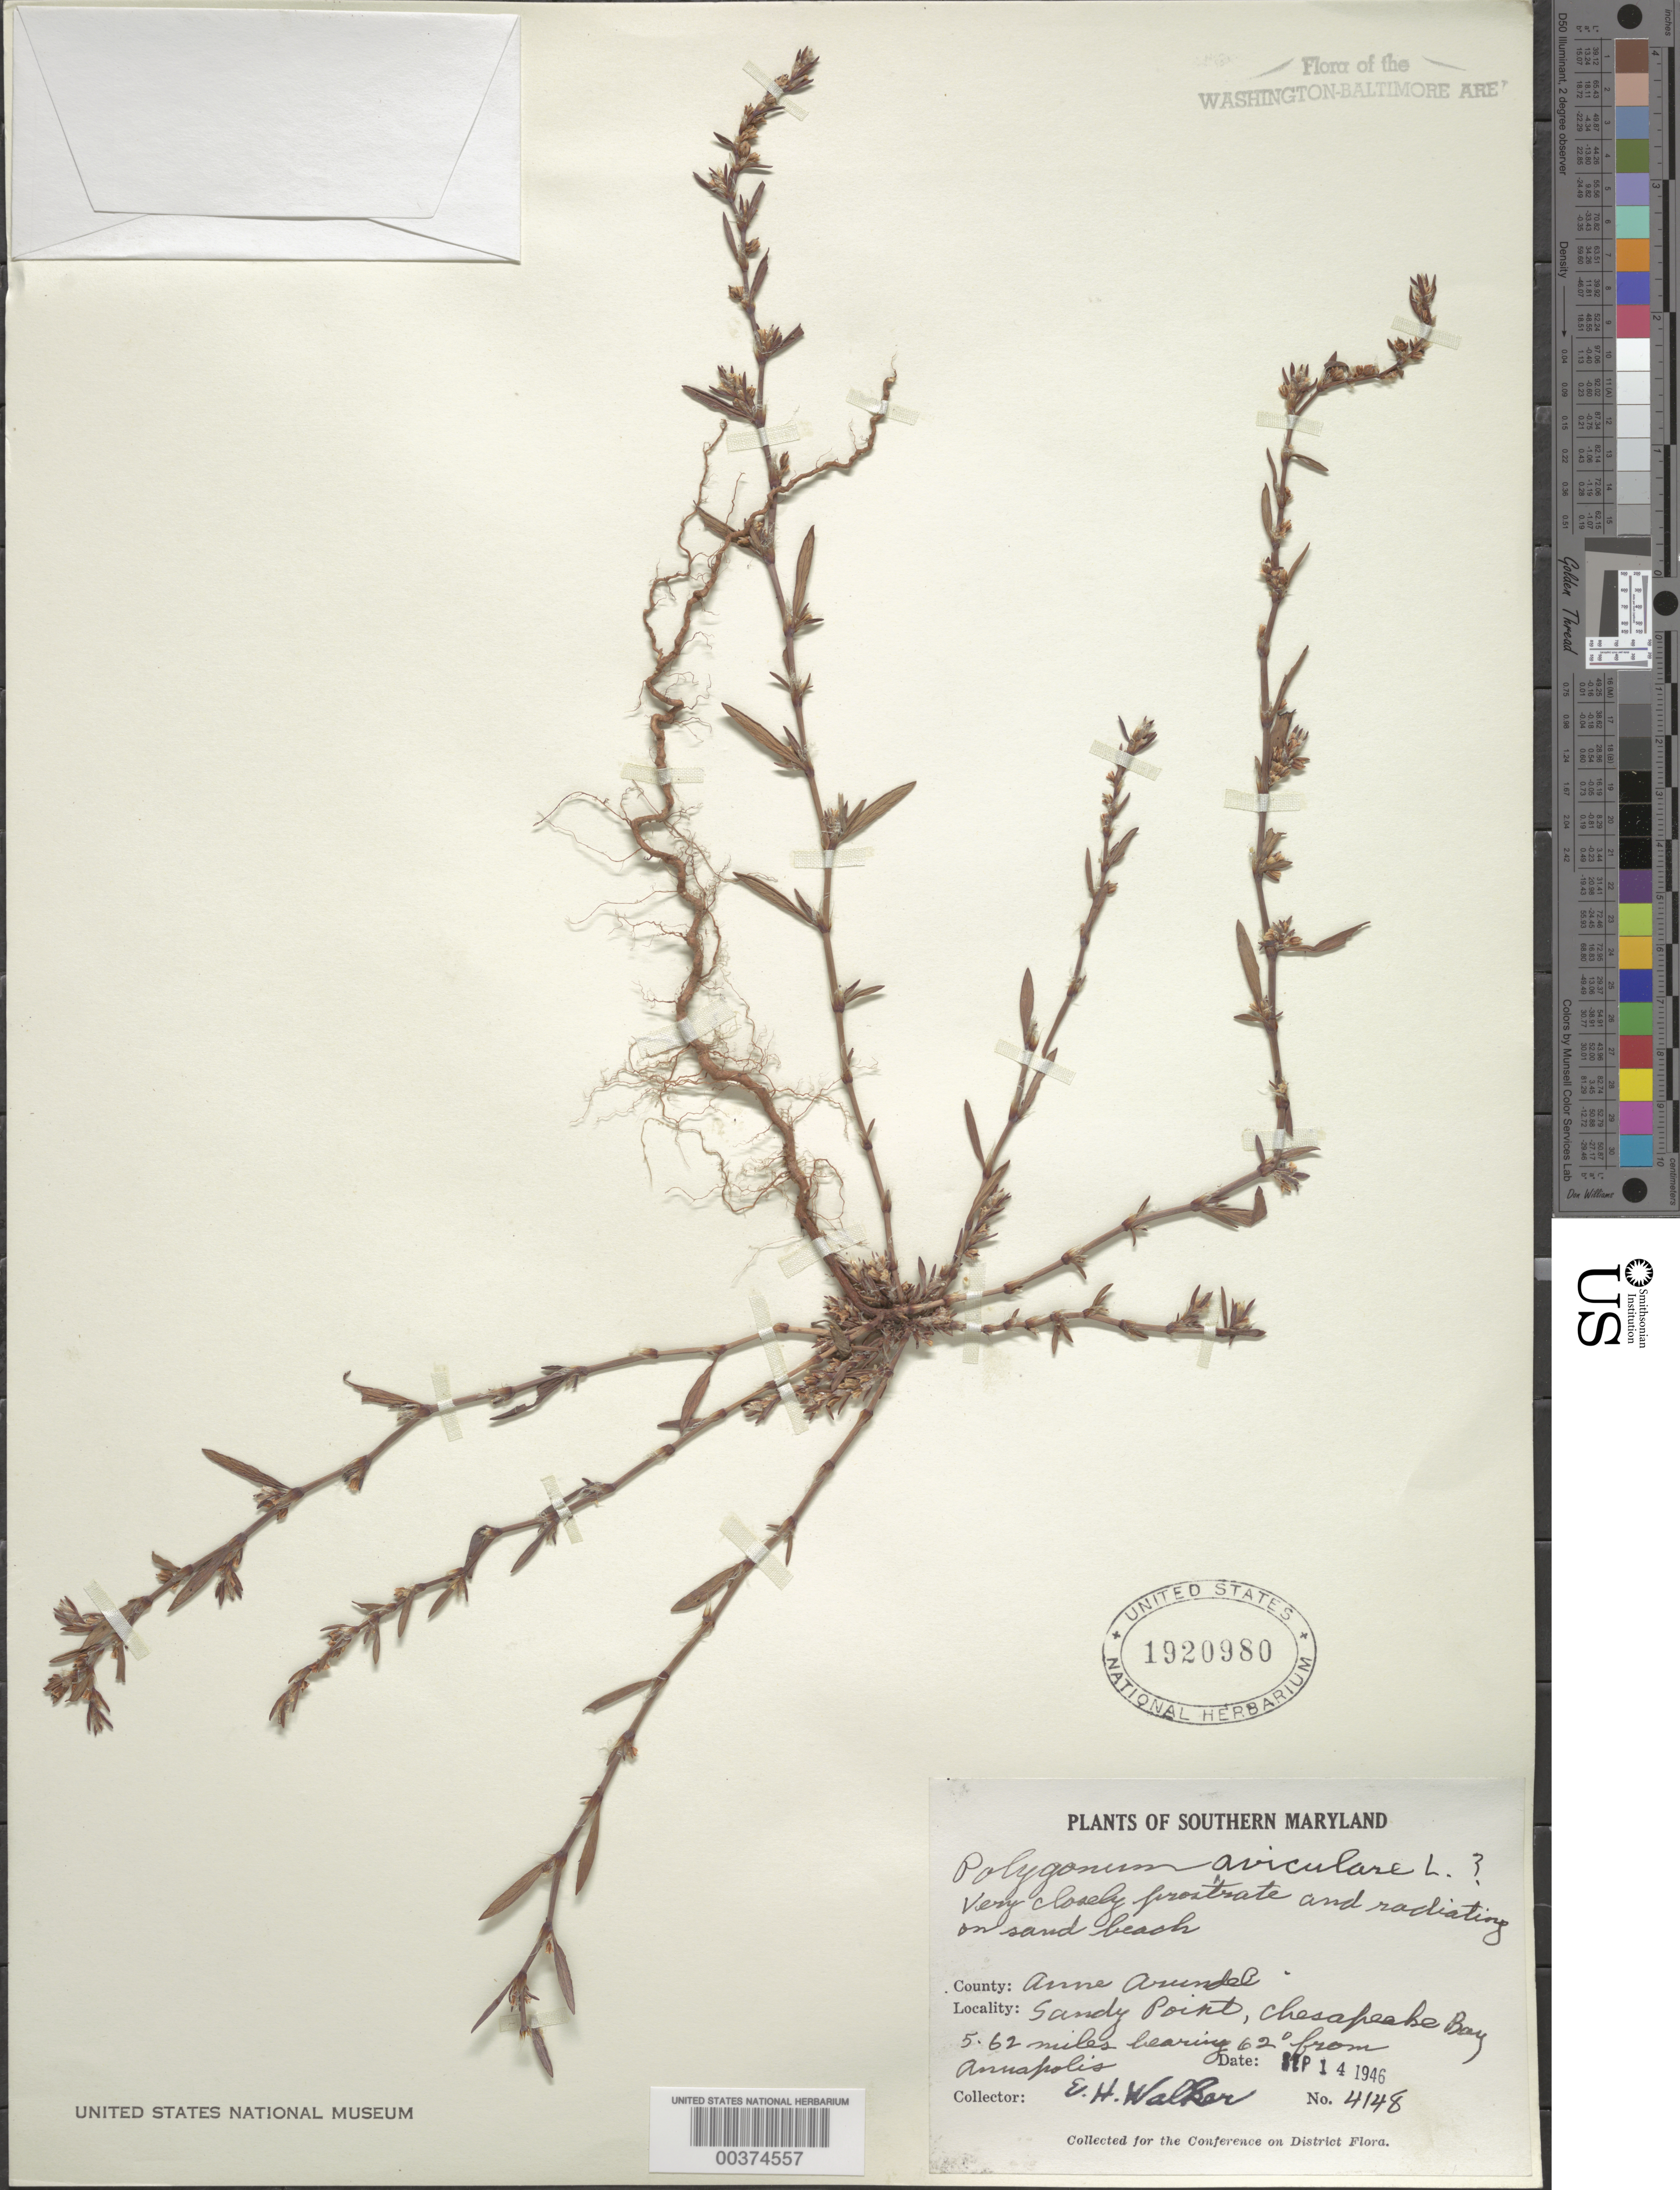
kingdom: Plantae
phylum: Tracheophyta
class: Magnoliopsida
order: Caryophyllales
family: Polygonaceae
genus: Polygonum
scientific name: Polygonum aviculare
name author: L.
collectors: E. H. Walker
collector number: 4148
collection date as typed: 14 Sep 1946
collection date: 1946-09-14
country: United States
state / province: Maryland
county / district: Anne Arundel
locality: Sandy Point, Chesapeake Bay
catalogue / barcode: US 1920980